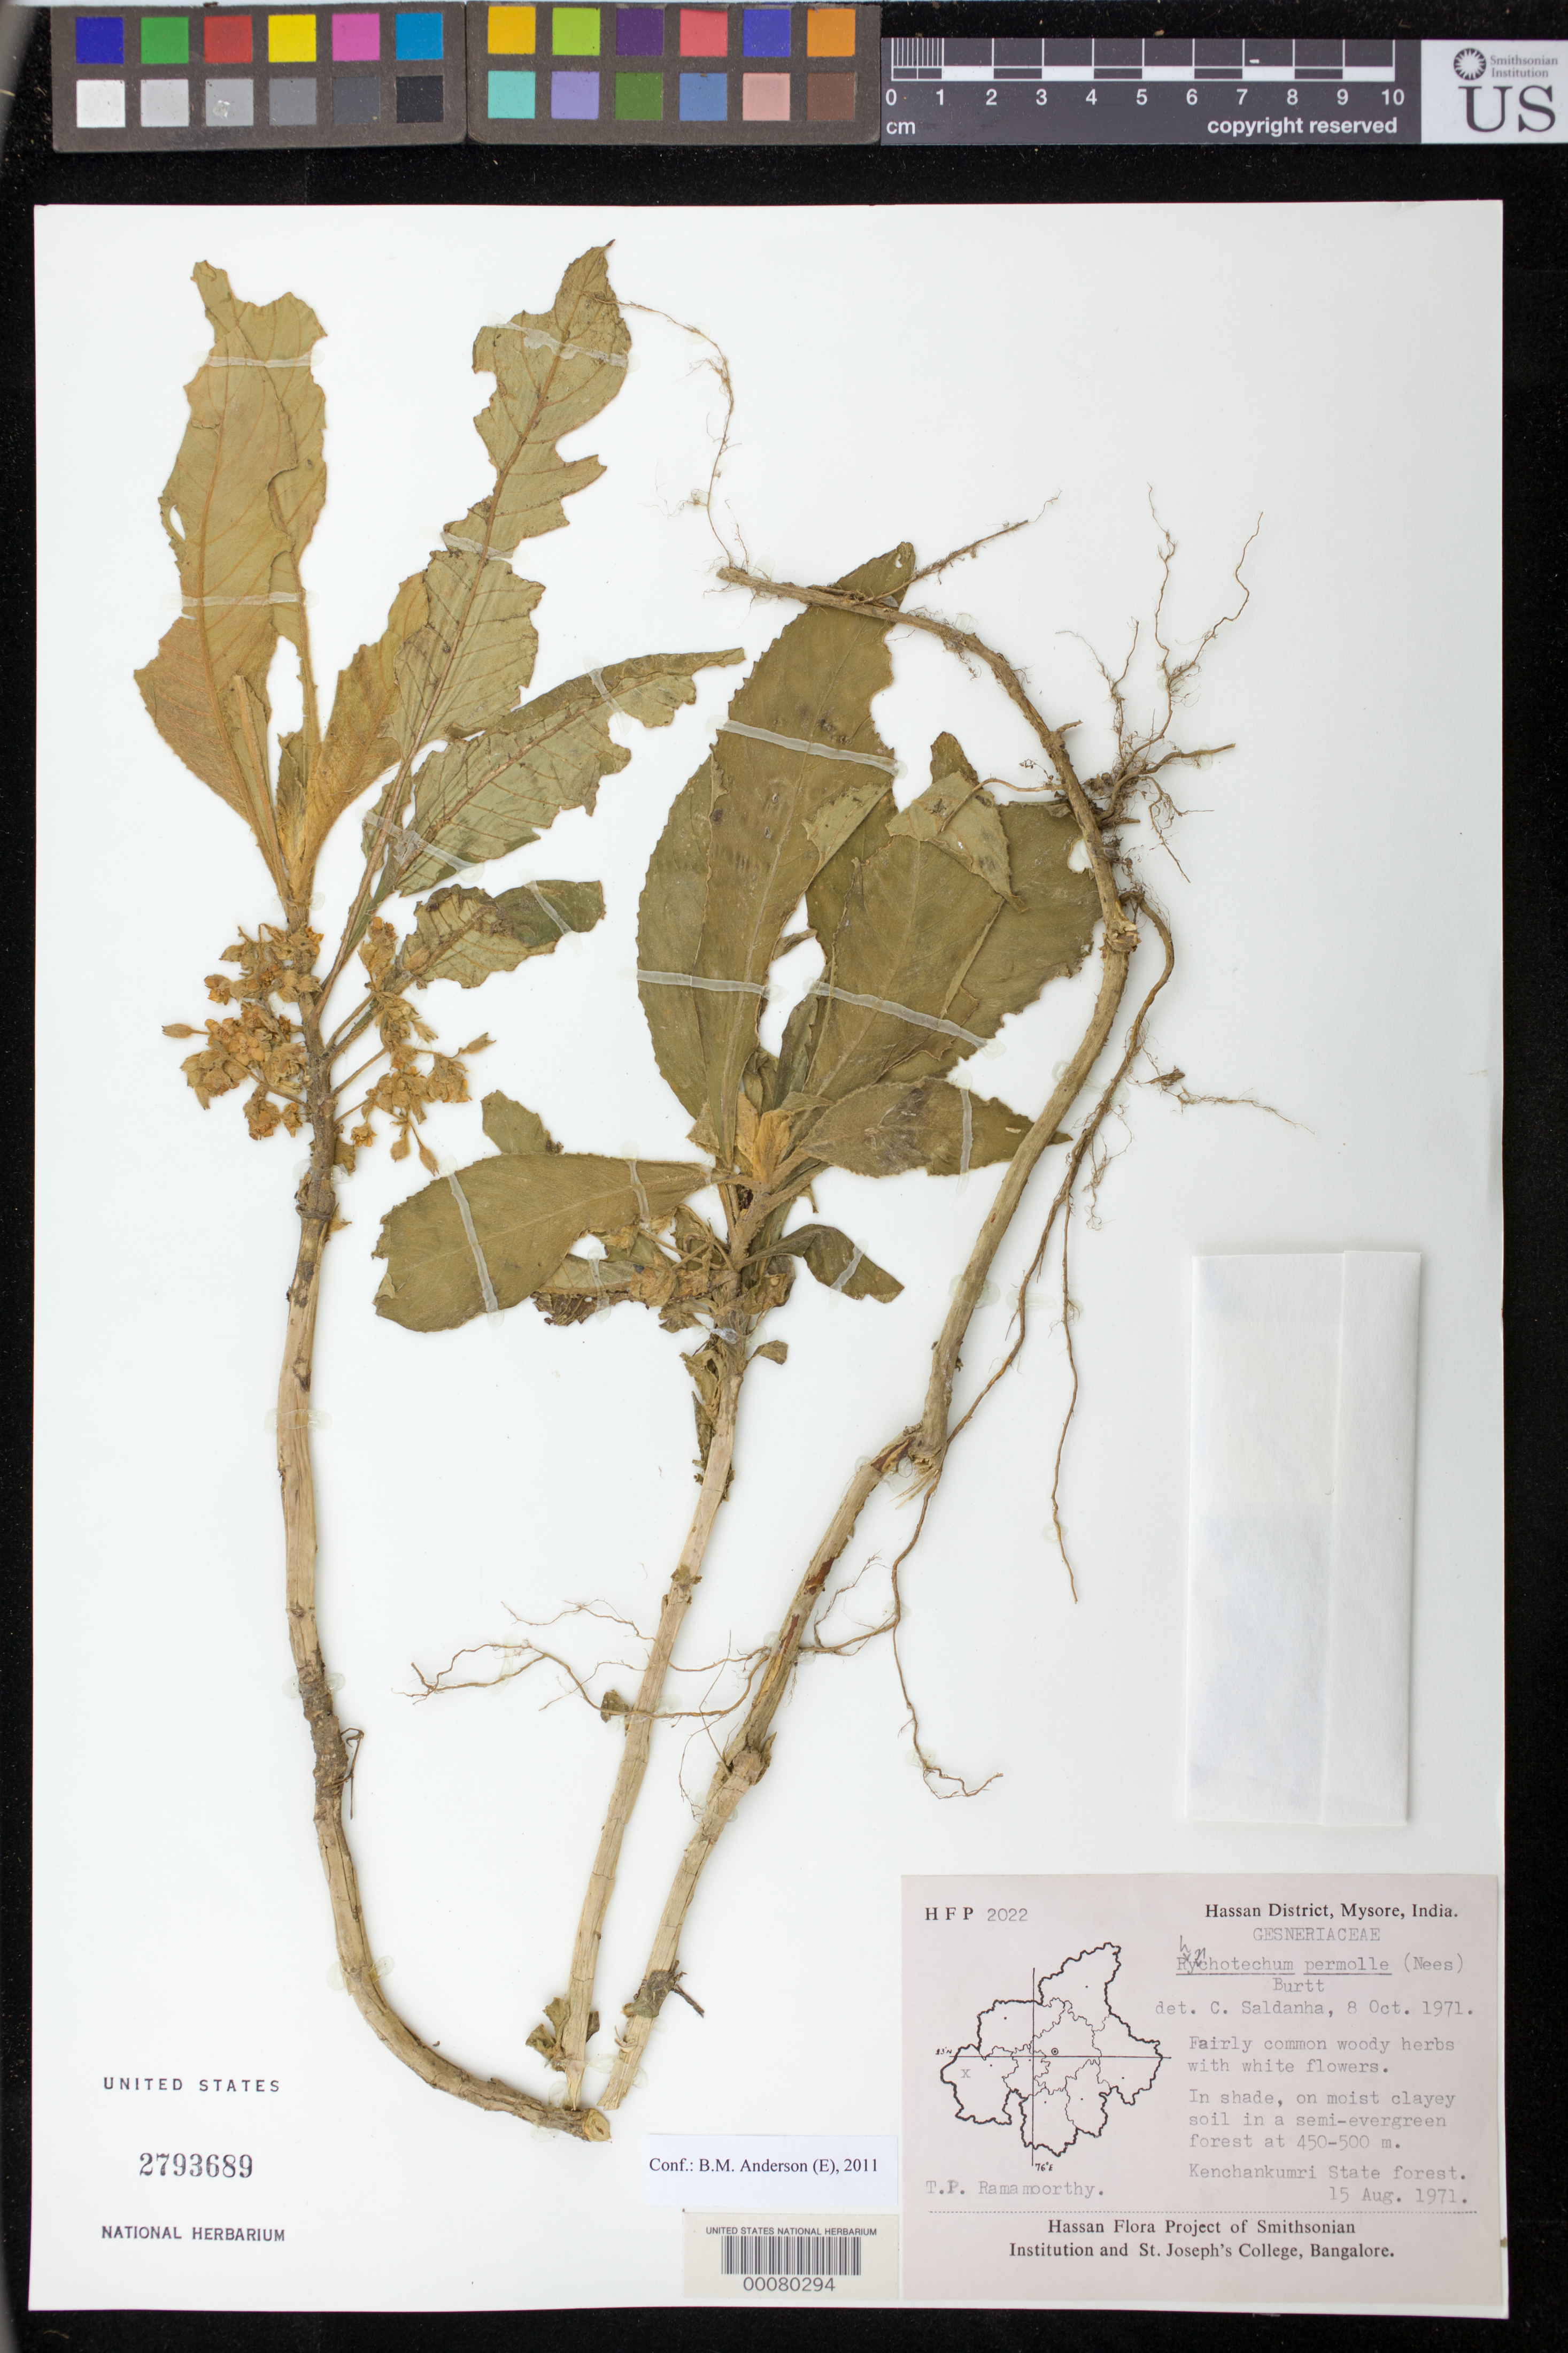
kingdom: Plantae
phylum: Tracheophyta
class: Magnoliopsida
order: Lamiales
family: Gesneriaceae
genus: Rhynchotechum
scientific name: Rhynchotechum permolle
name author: (Nees) B.L. Burtt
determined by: Anderson, B.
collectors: T. P. Ramamoorthy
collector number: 2022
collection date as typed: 15 Aug 1971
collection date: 1971-08-15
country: India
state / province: Karnataka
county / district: Mysore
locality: Hassan dist., Kenchankumri state forest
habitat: In shade, on moist clayey soil in a semi-evergreen forest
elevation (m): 450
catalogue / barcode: US 2793689